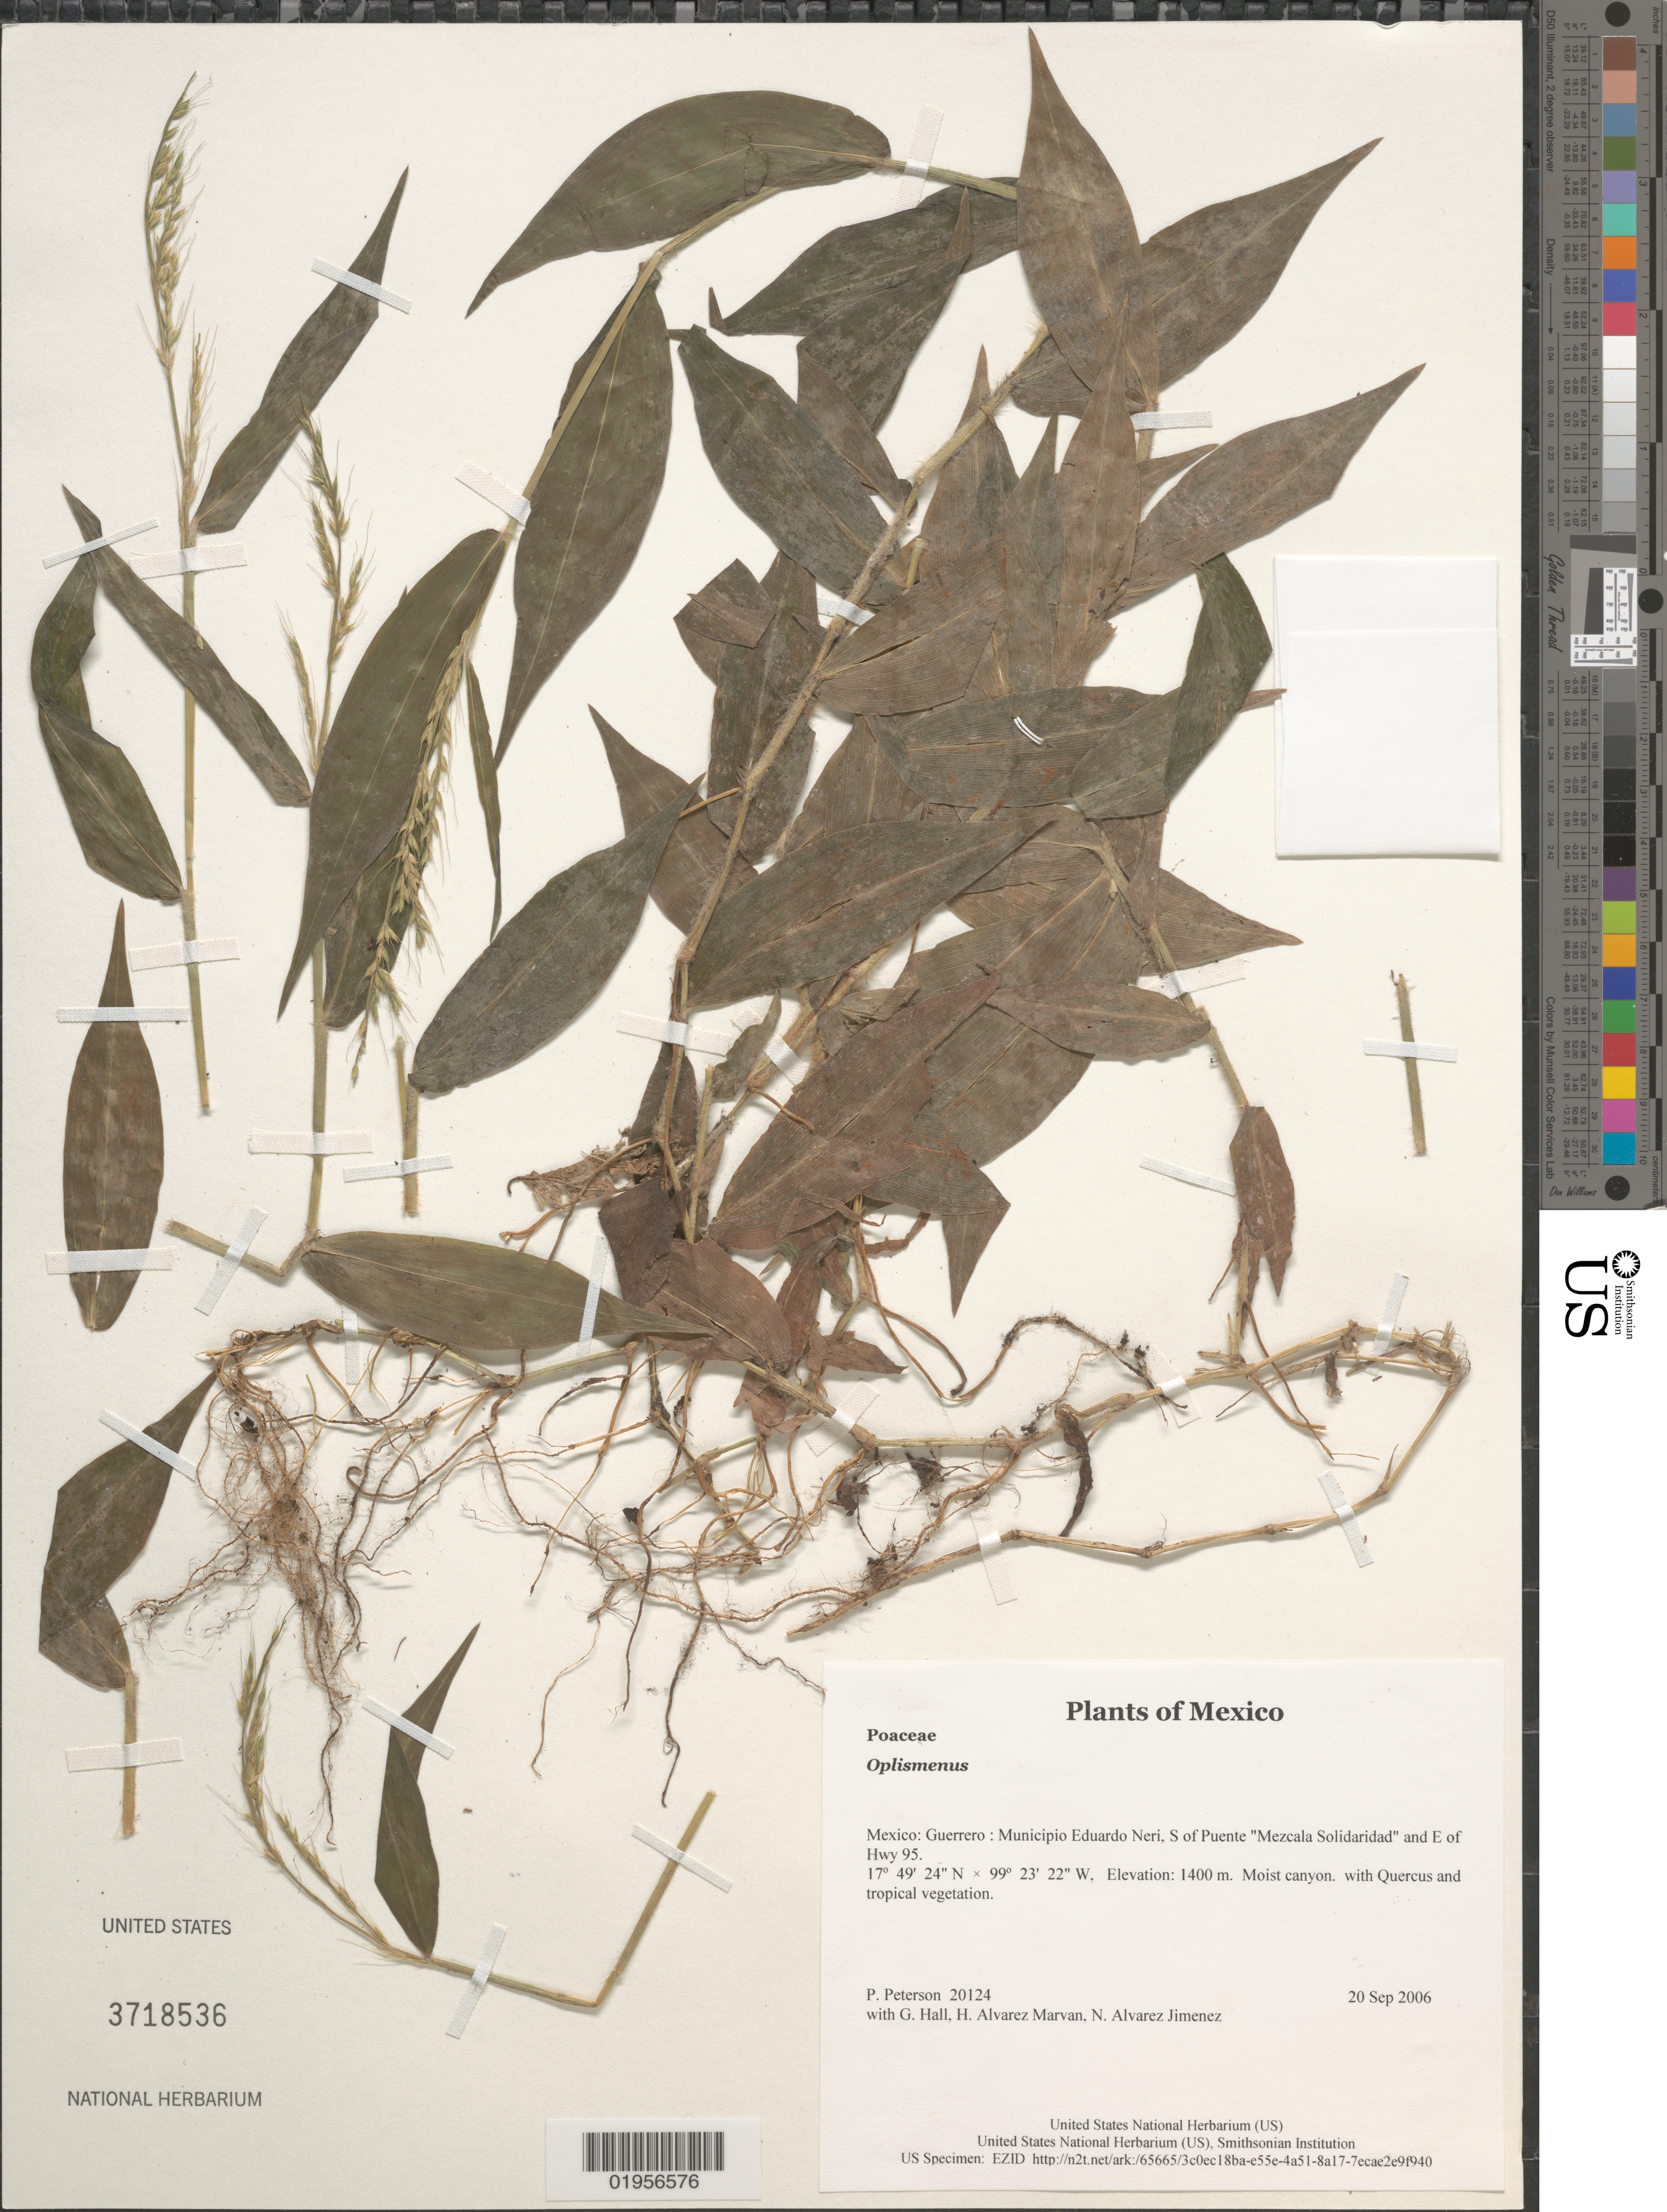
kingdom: Plantae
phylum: Tracheophyta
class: Liliopsida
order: Poales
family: Poaceae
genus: Oplismenus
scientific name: Oplismenus sp.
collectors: P. M. Peterson, G. Hall, H. Alvarez Marvan & N. Alvarez Jimenez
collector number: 20124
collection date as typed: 20 Sep 2006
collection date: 2006-09-20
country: Mexico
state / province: Guerrero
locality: Municipio Eduardo Neri, S of Puente "Mezcala Solidaridad" and E of Hwy 95.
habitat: Moist canyon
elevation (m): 1400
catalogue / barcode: US 3718536